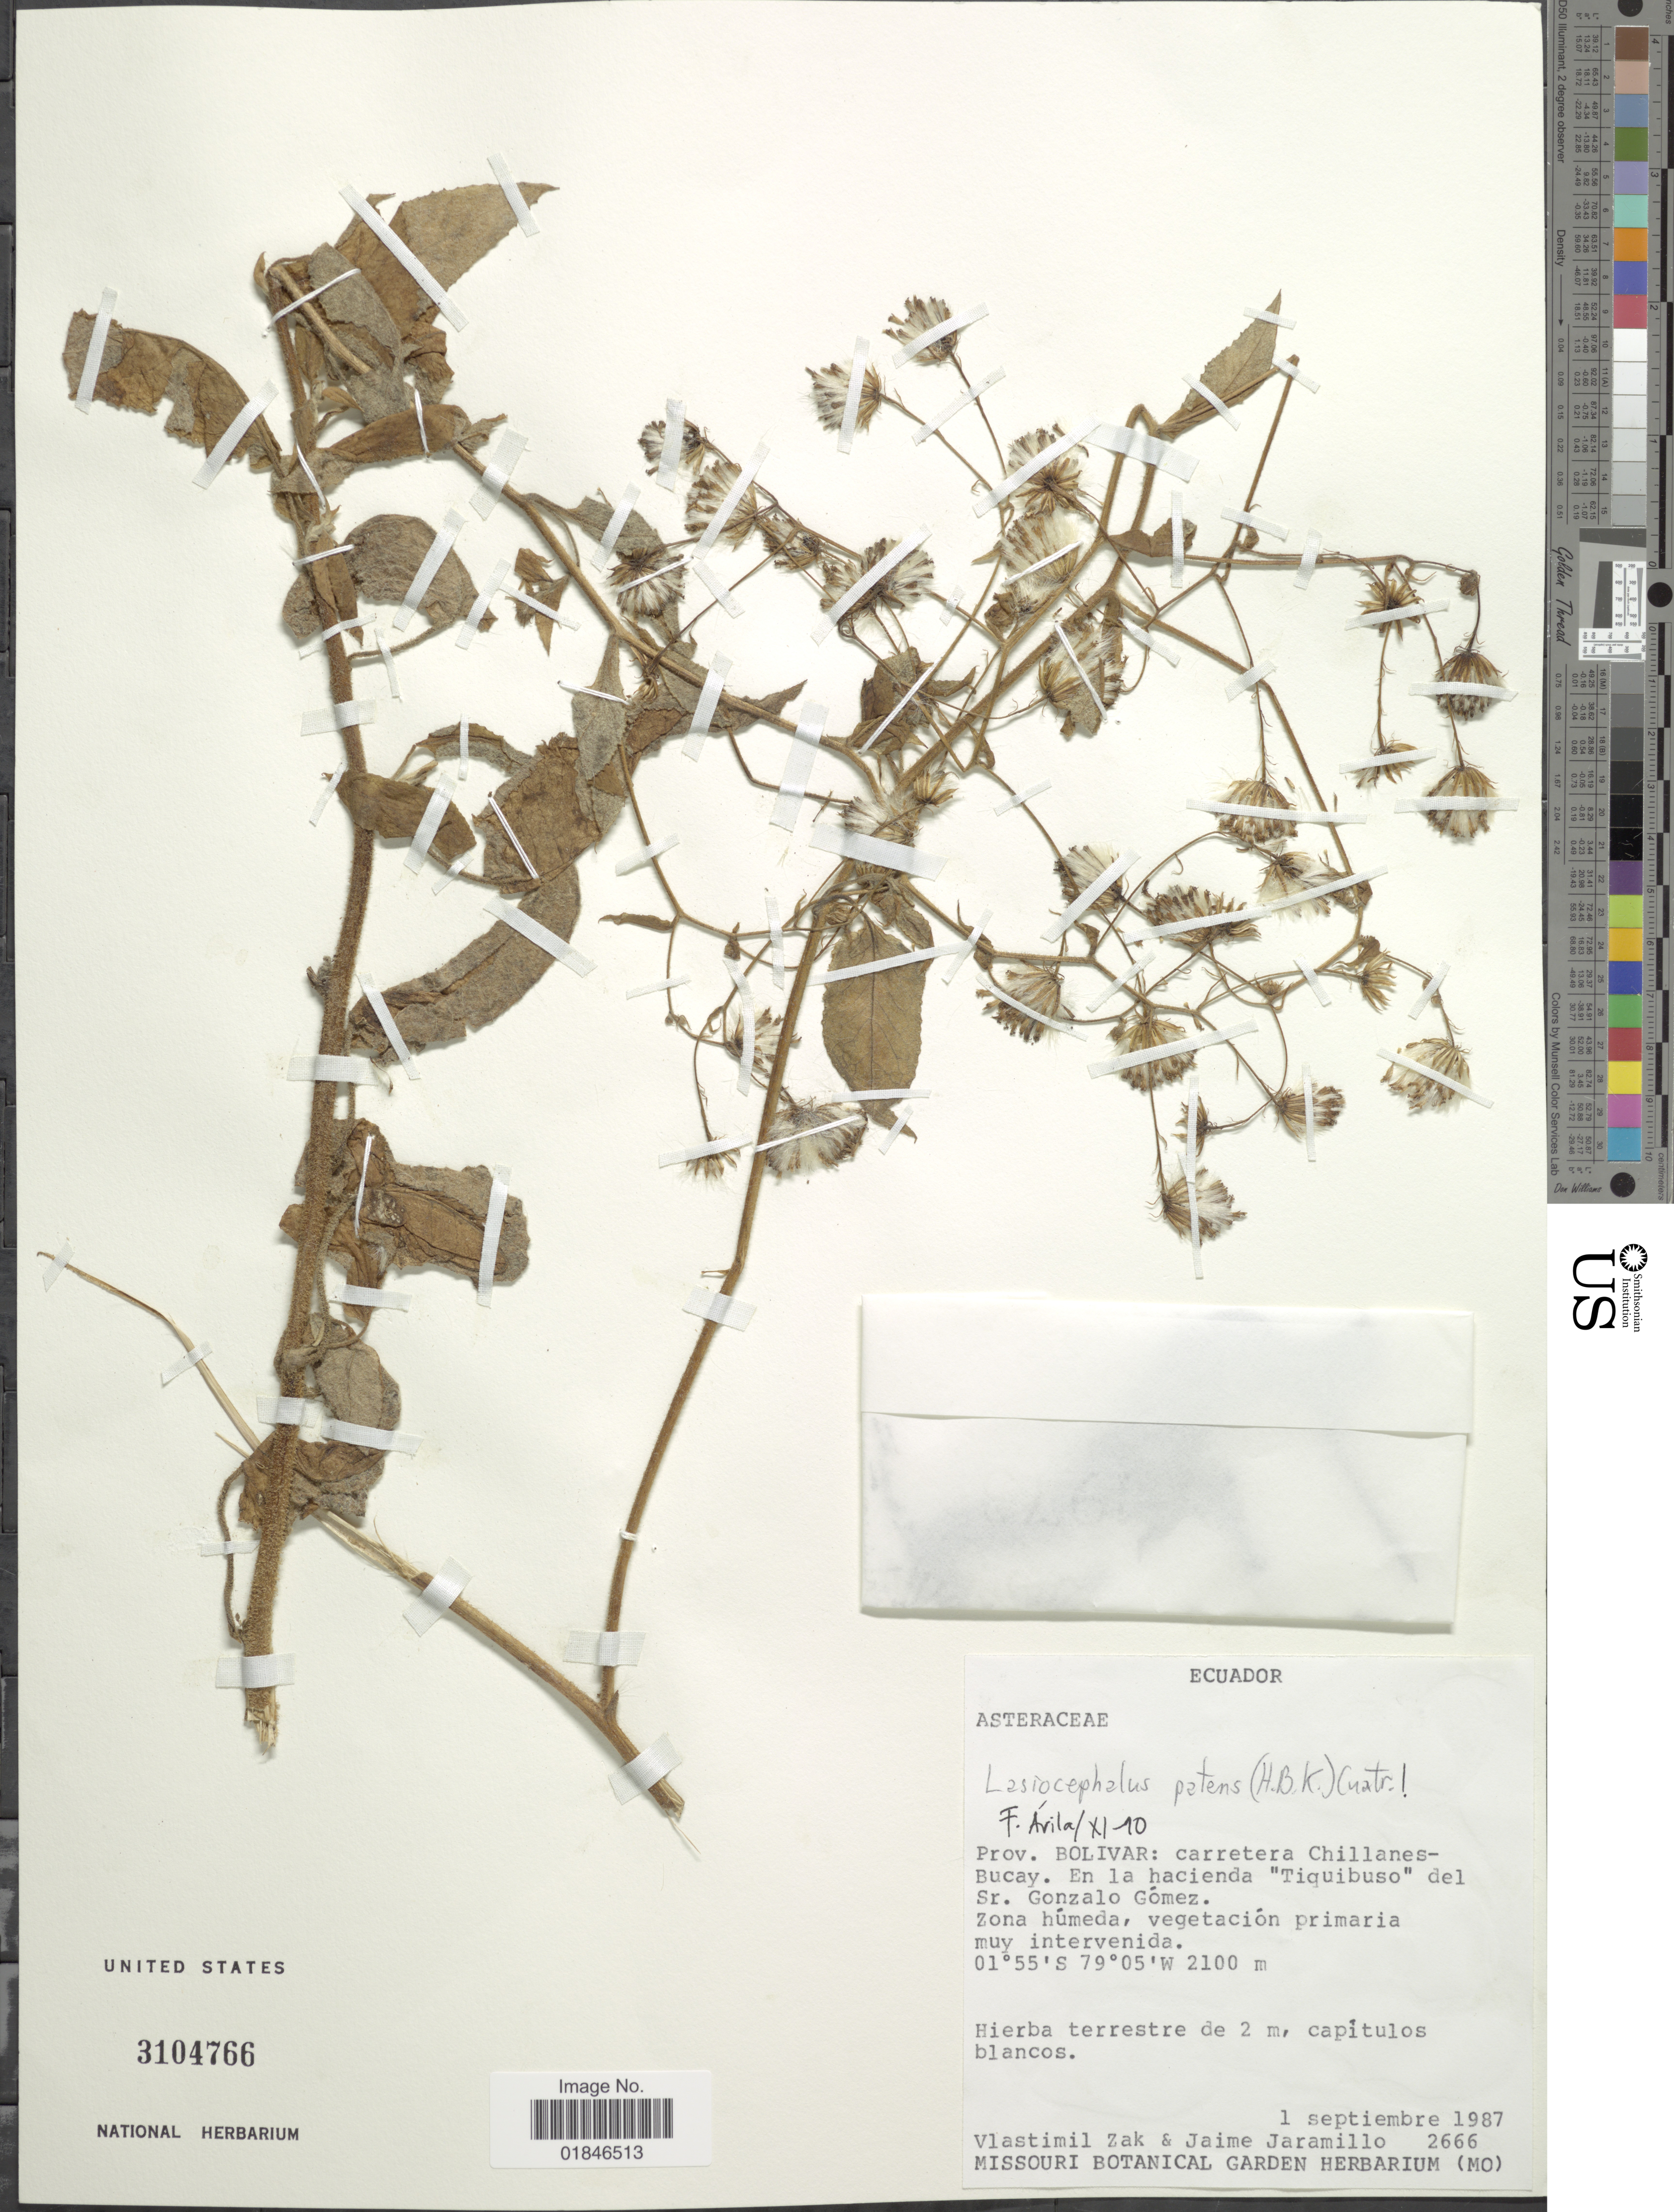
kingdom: Plantae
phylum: Tracheophyta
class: Magnoliopsida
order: Asterales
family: Asteraceae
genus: Senecio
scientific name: Senecio betonicifolius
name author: DC.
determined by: Salomon, Luciana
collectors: V. Zak & J. Jaramillo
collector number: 2666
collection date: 1987-09-01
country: Ecuador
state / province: Bolívar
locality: Prov. Bolivar: Carretera Chillanes-Bucay. En la hacienda "Tiquibuso"del Sr. Gonzalo Gomez.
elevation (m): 2100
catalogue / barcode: US 3104766